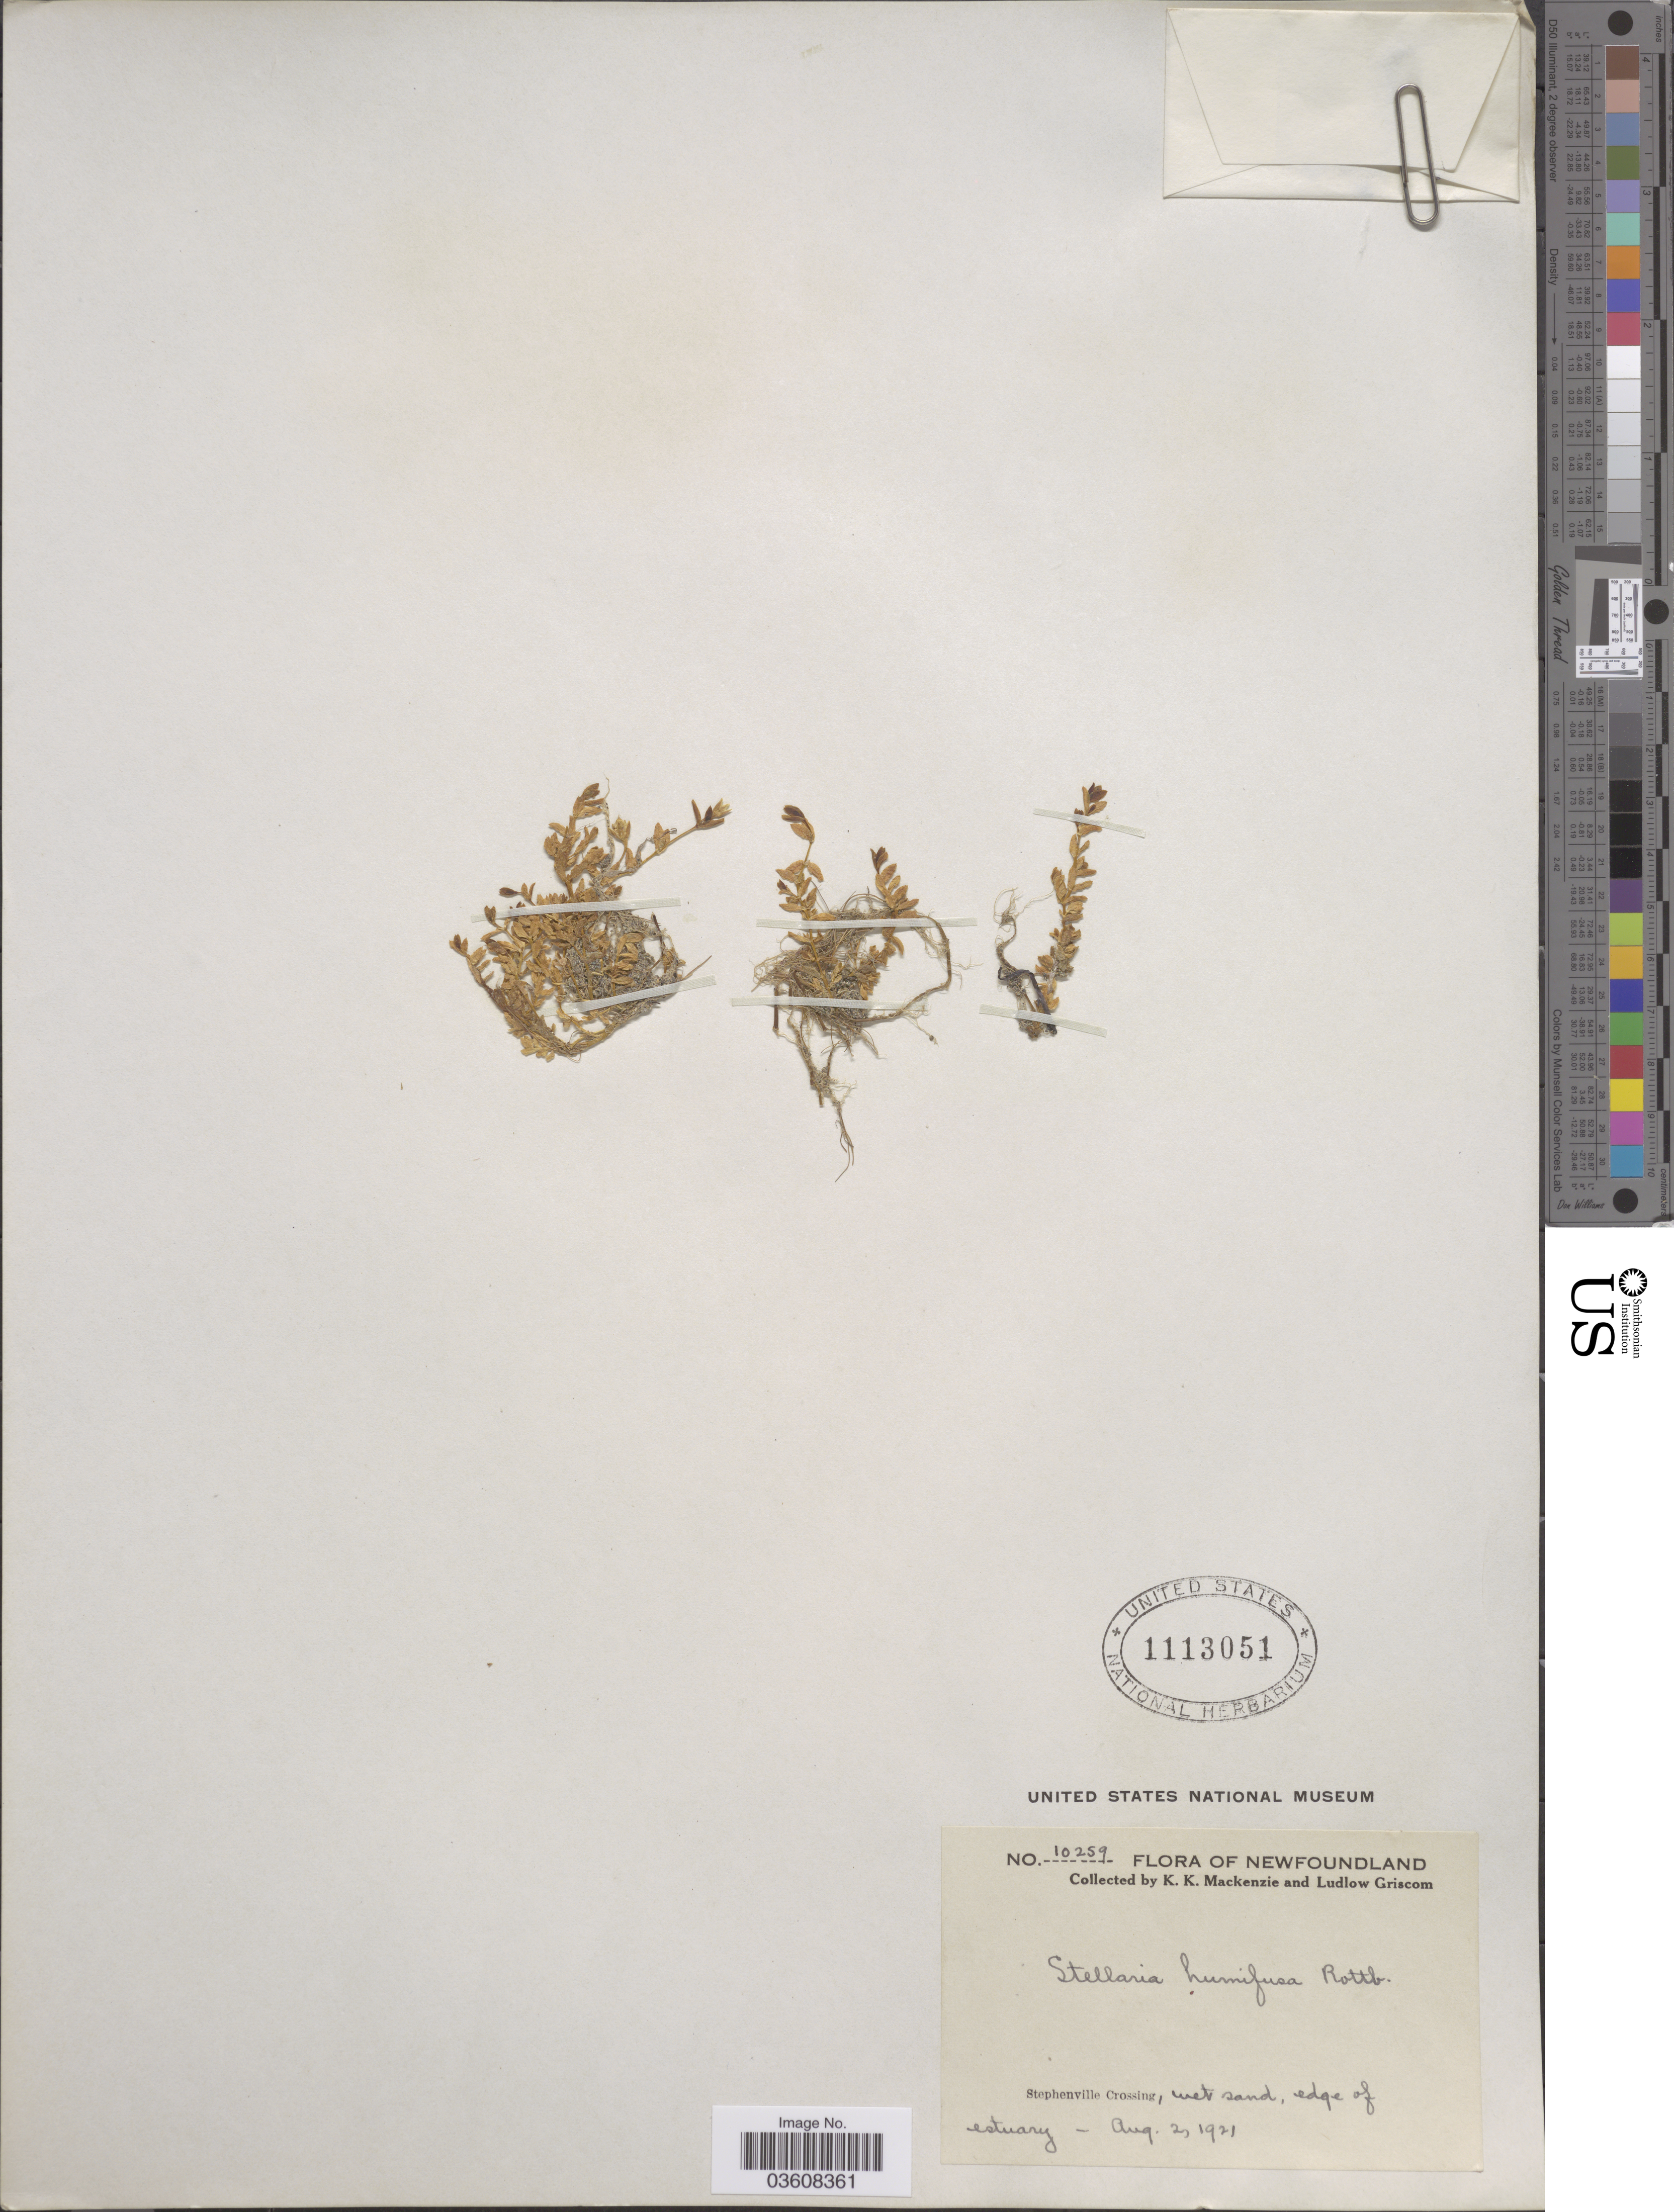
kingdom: Plantae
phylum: Tracheophyta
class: Magnoliopsida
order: Caryophyllales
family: Caryophyllaceae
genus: Stellaria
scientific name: Stellaria humifusa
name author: Rottb.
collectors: K. K. Mackenzie & L. Griscom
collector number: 10259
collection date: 1921-08-02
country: Canada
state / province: Newfoundland and Labrador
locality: Stephenville Crossing, wet sand, edge of estuary.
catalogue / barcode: US 1113051